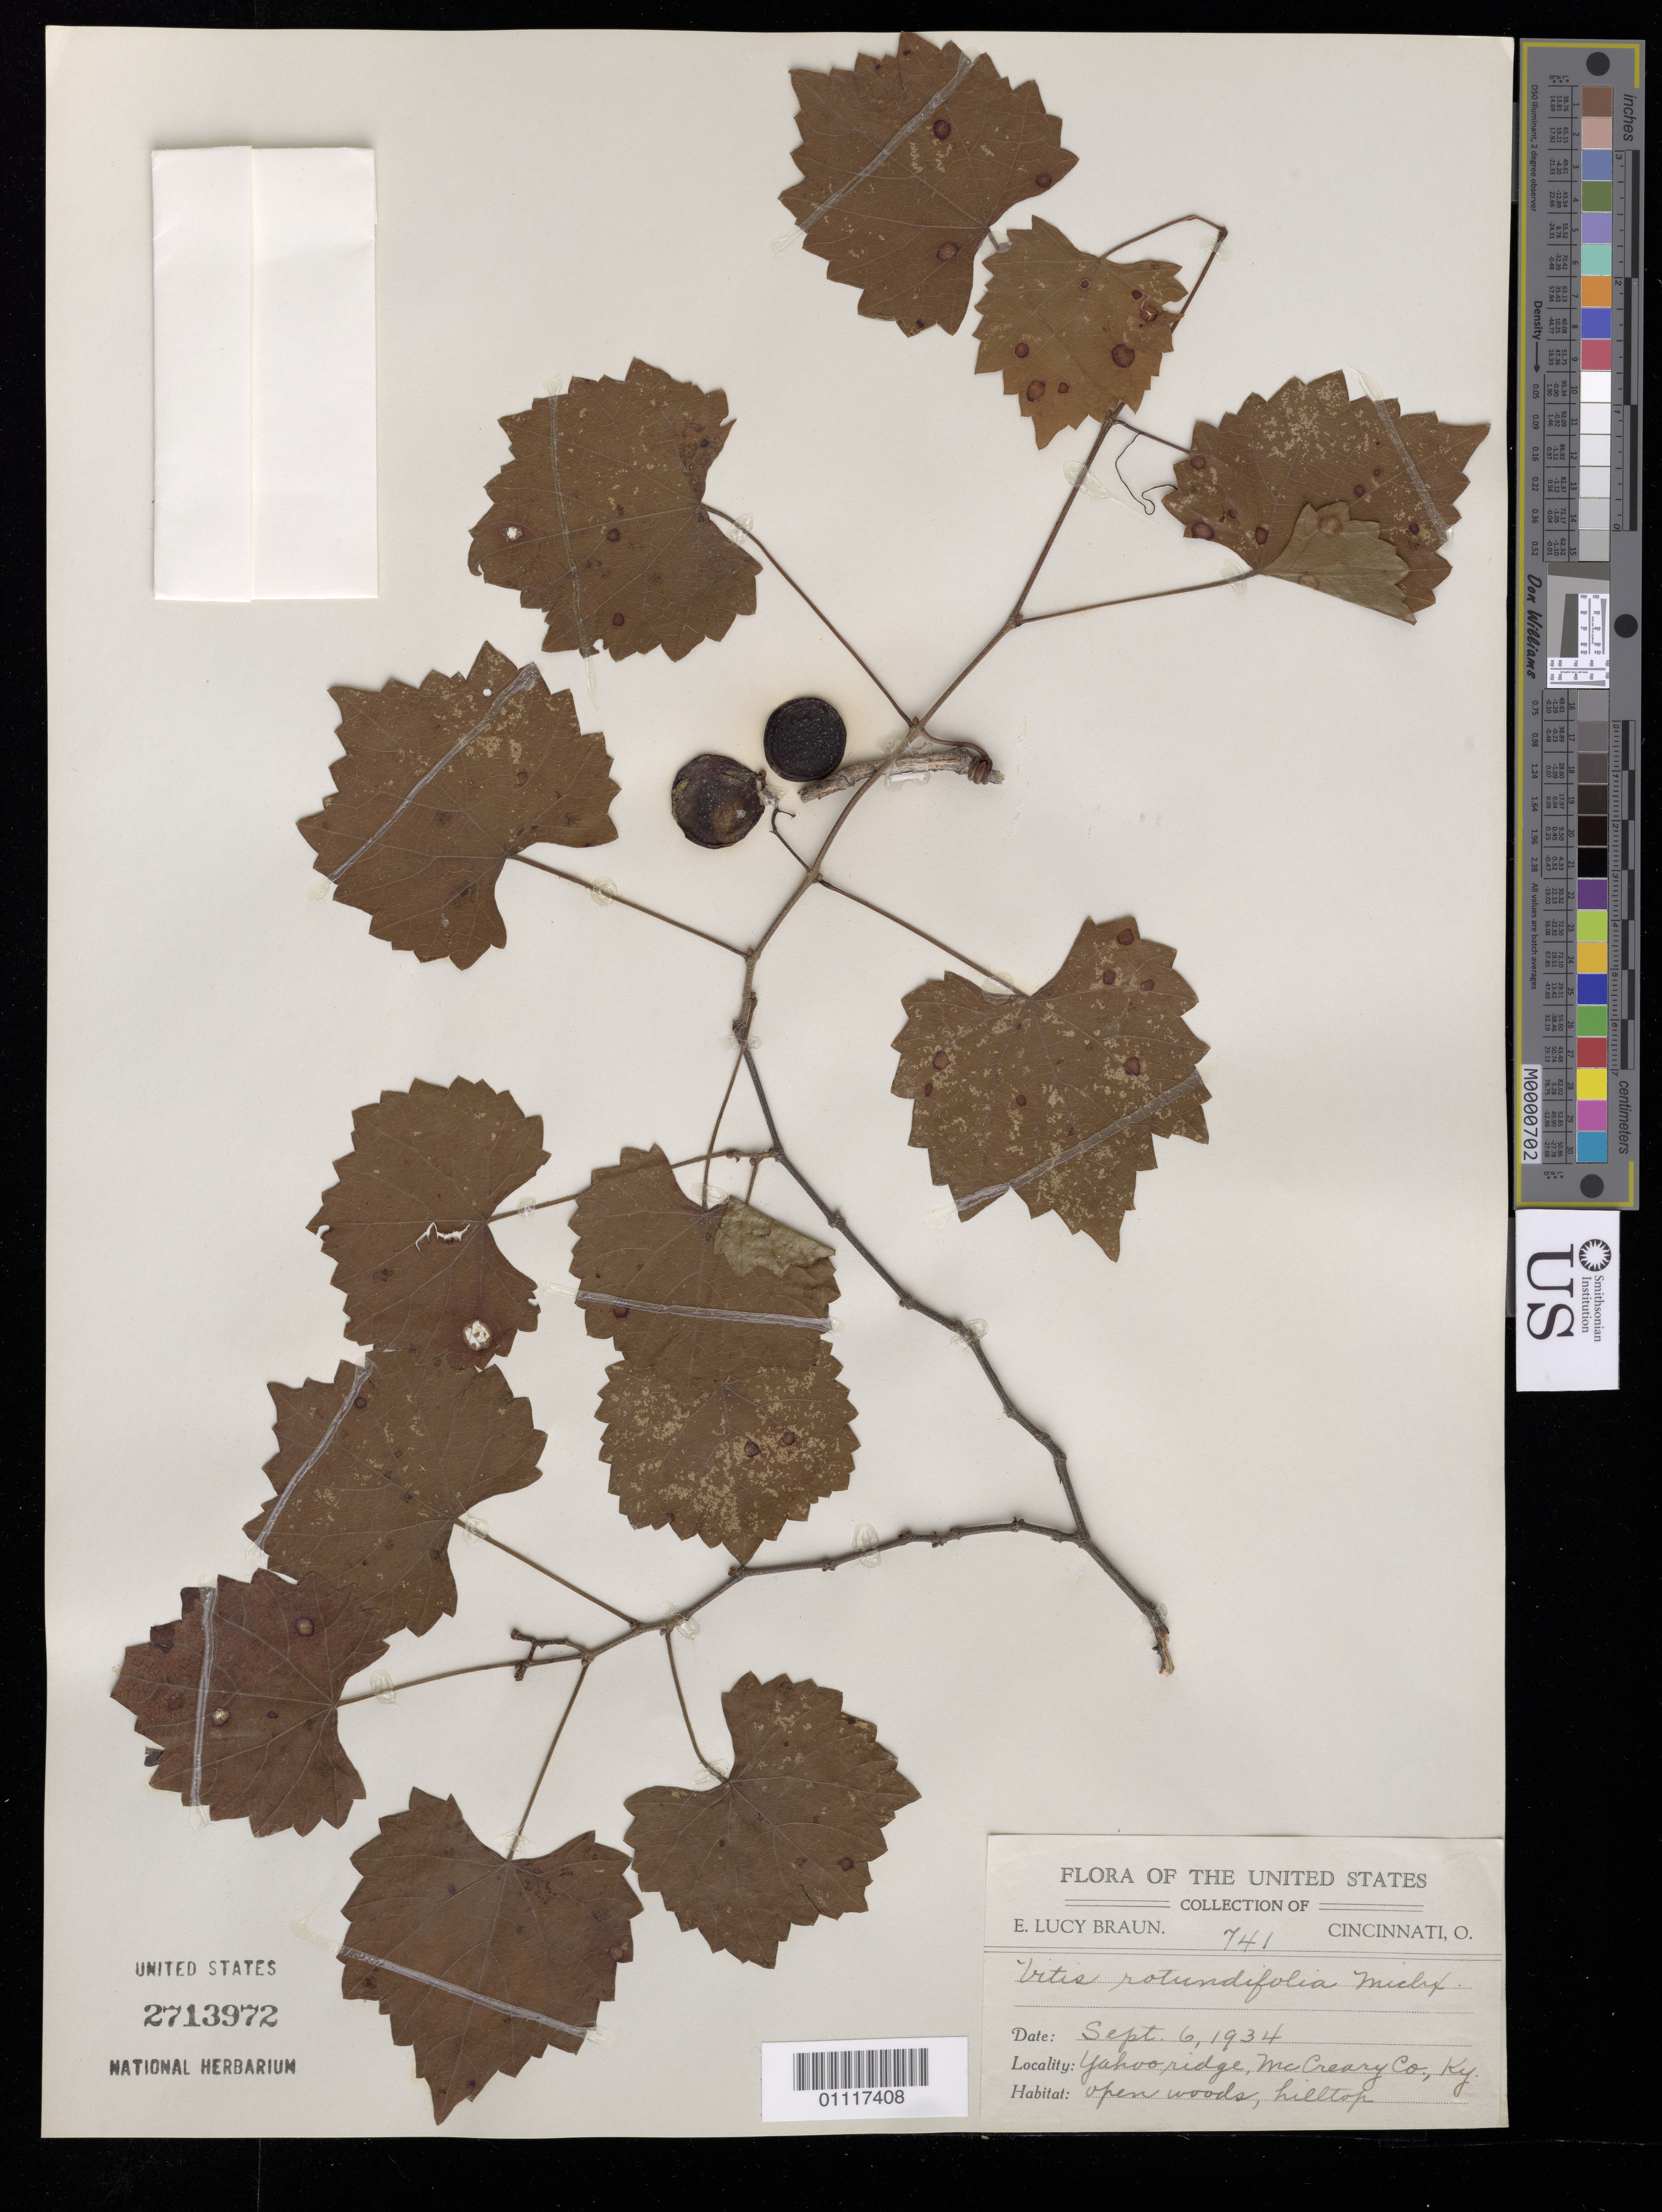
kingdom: Plantae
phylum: Tracheophyta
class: Magnoliopsida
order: Vitales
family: Vitaceae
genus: Vitis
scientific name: Vitis rotundifolia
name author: Michx.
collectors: E. L. Braun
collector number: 741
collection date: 1934-09-06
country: United States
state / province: Kentucky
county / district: McCreary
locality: Yahoo ridge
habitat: open woods, hilltop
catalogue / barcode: US 2713972